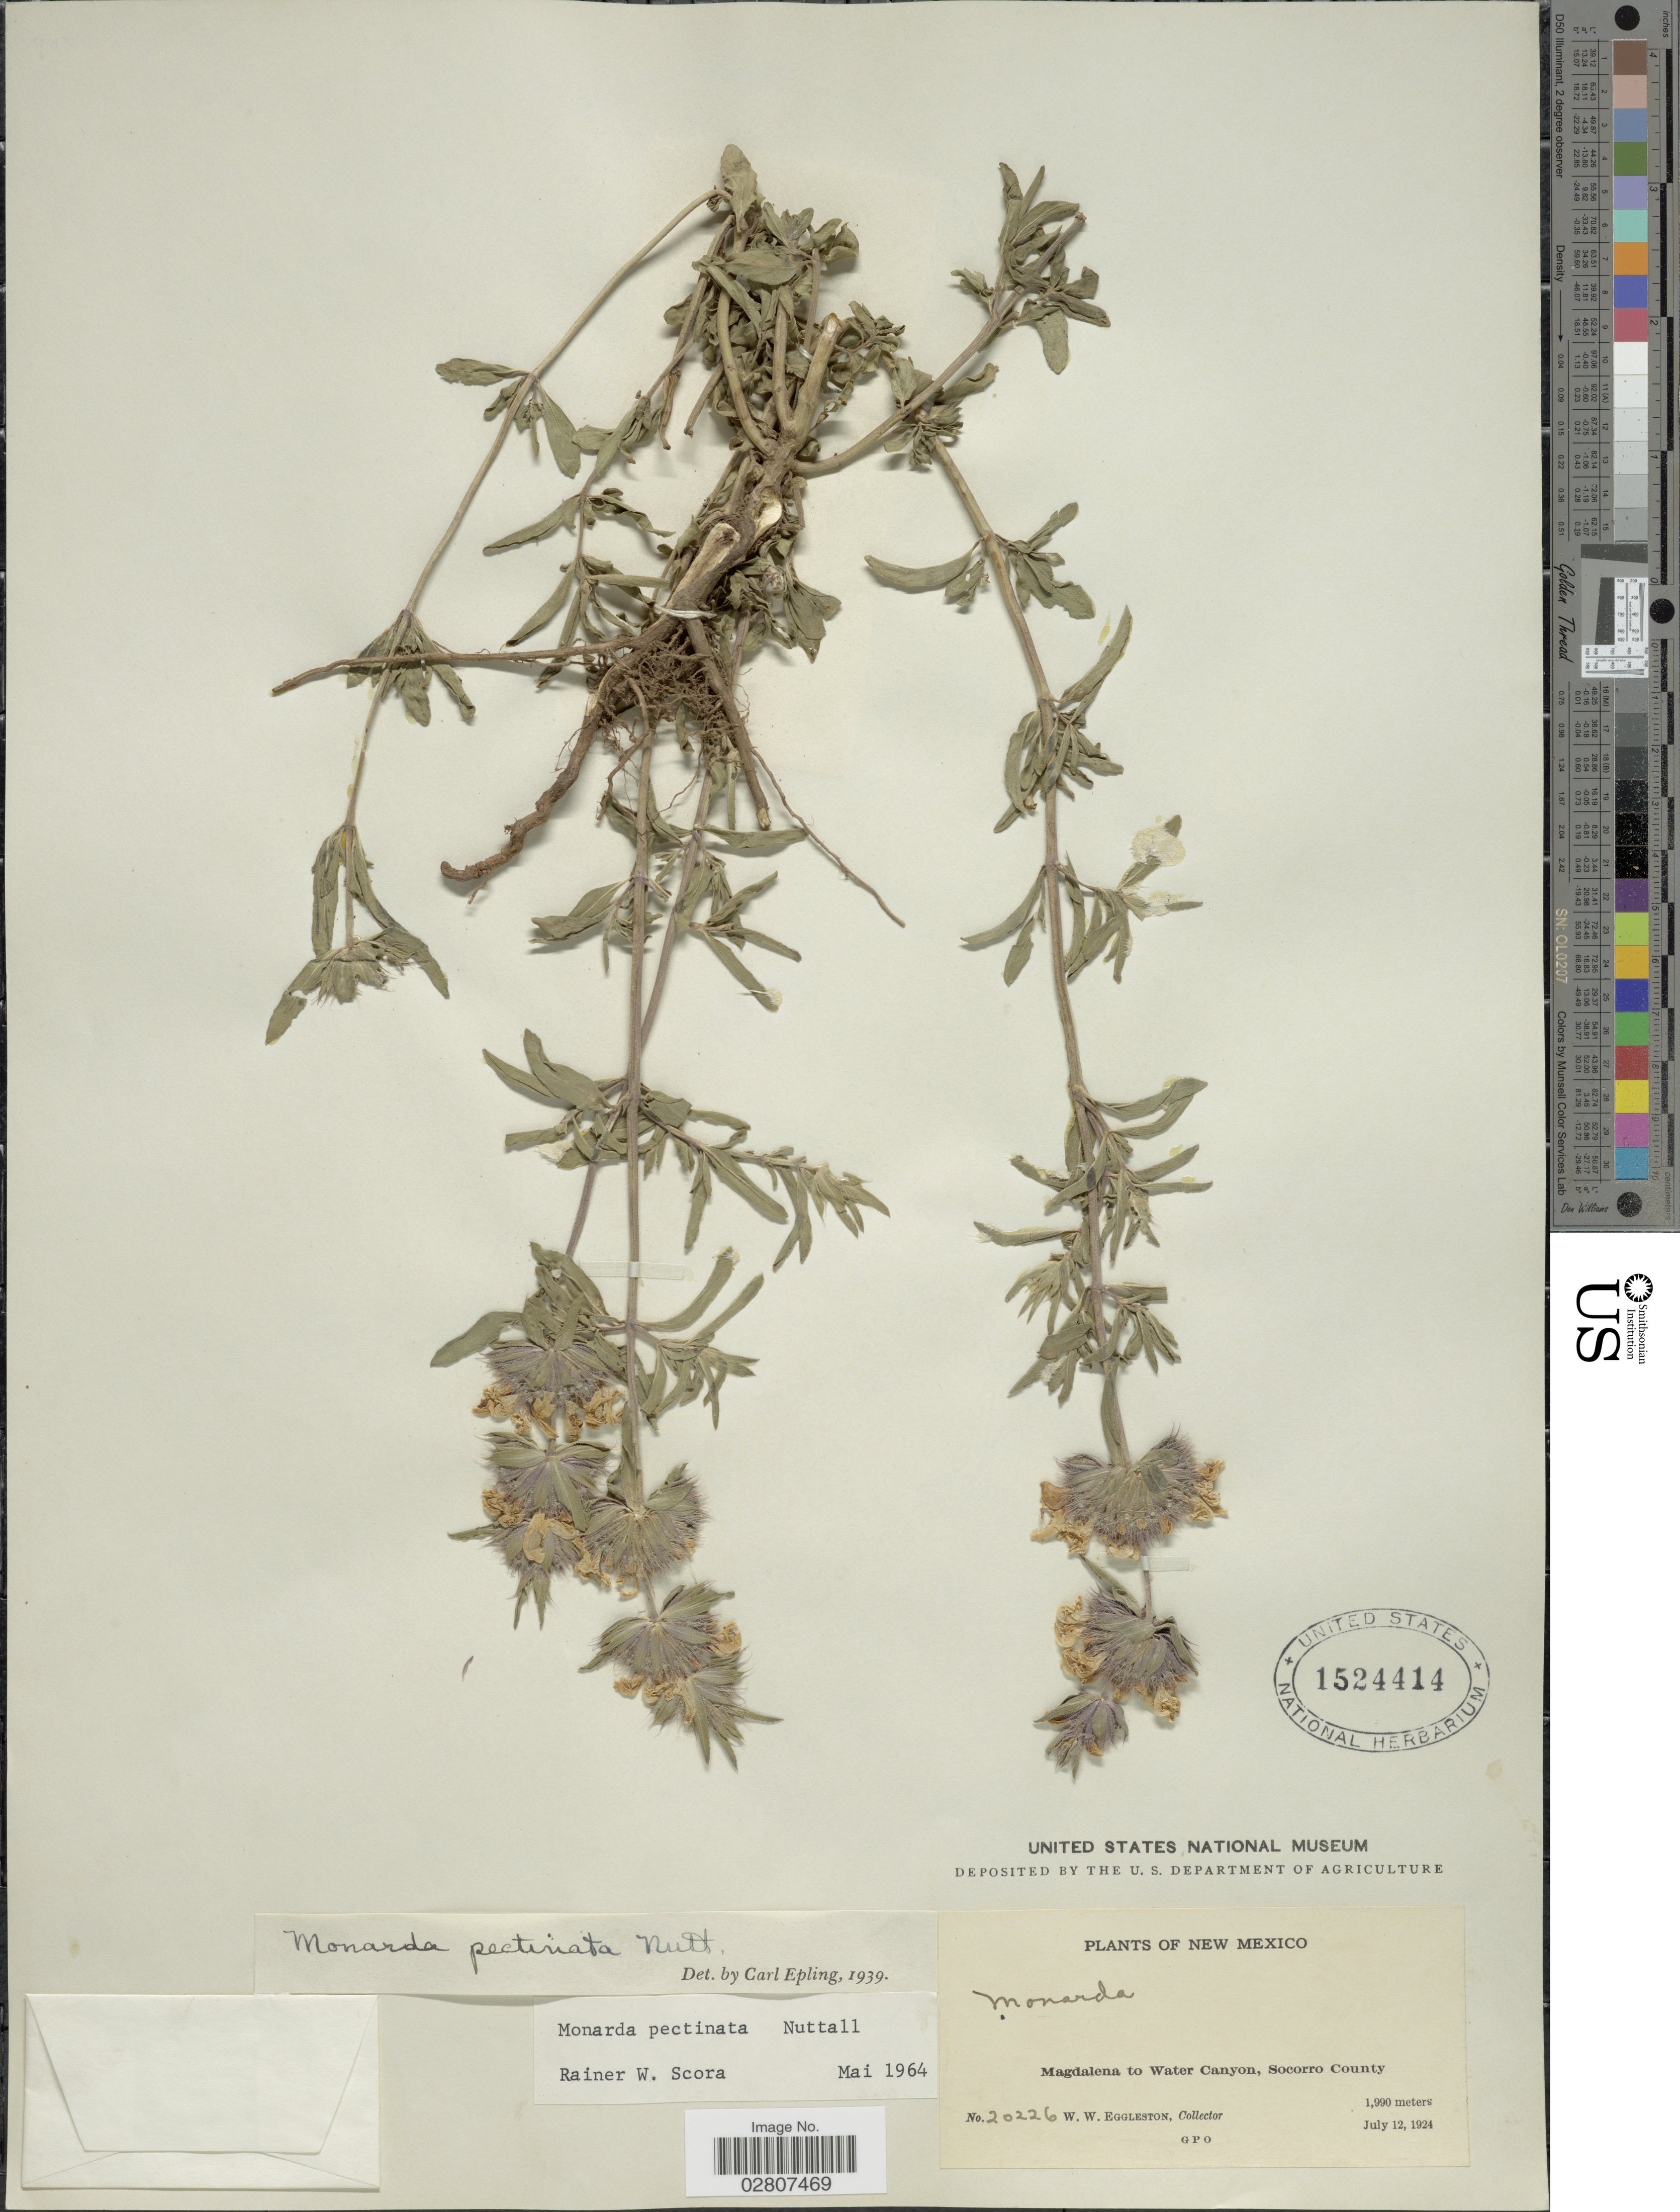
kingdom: Plantae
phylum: Tracheophyta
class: Magnoliopsida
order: Lamiales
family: Lamiaceae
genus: Monarda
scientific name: Monarda pectinata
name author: Nutt.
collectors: W. W. Eggleston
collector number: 20226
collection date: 1924-07-12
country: United States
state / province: New Mexico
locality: Magdalena to Water Canyon, Socorro County.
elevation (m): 1990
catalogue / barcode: US 1524414